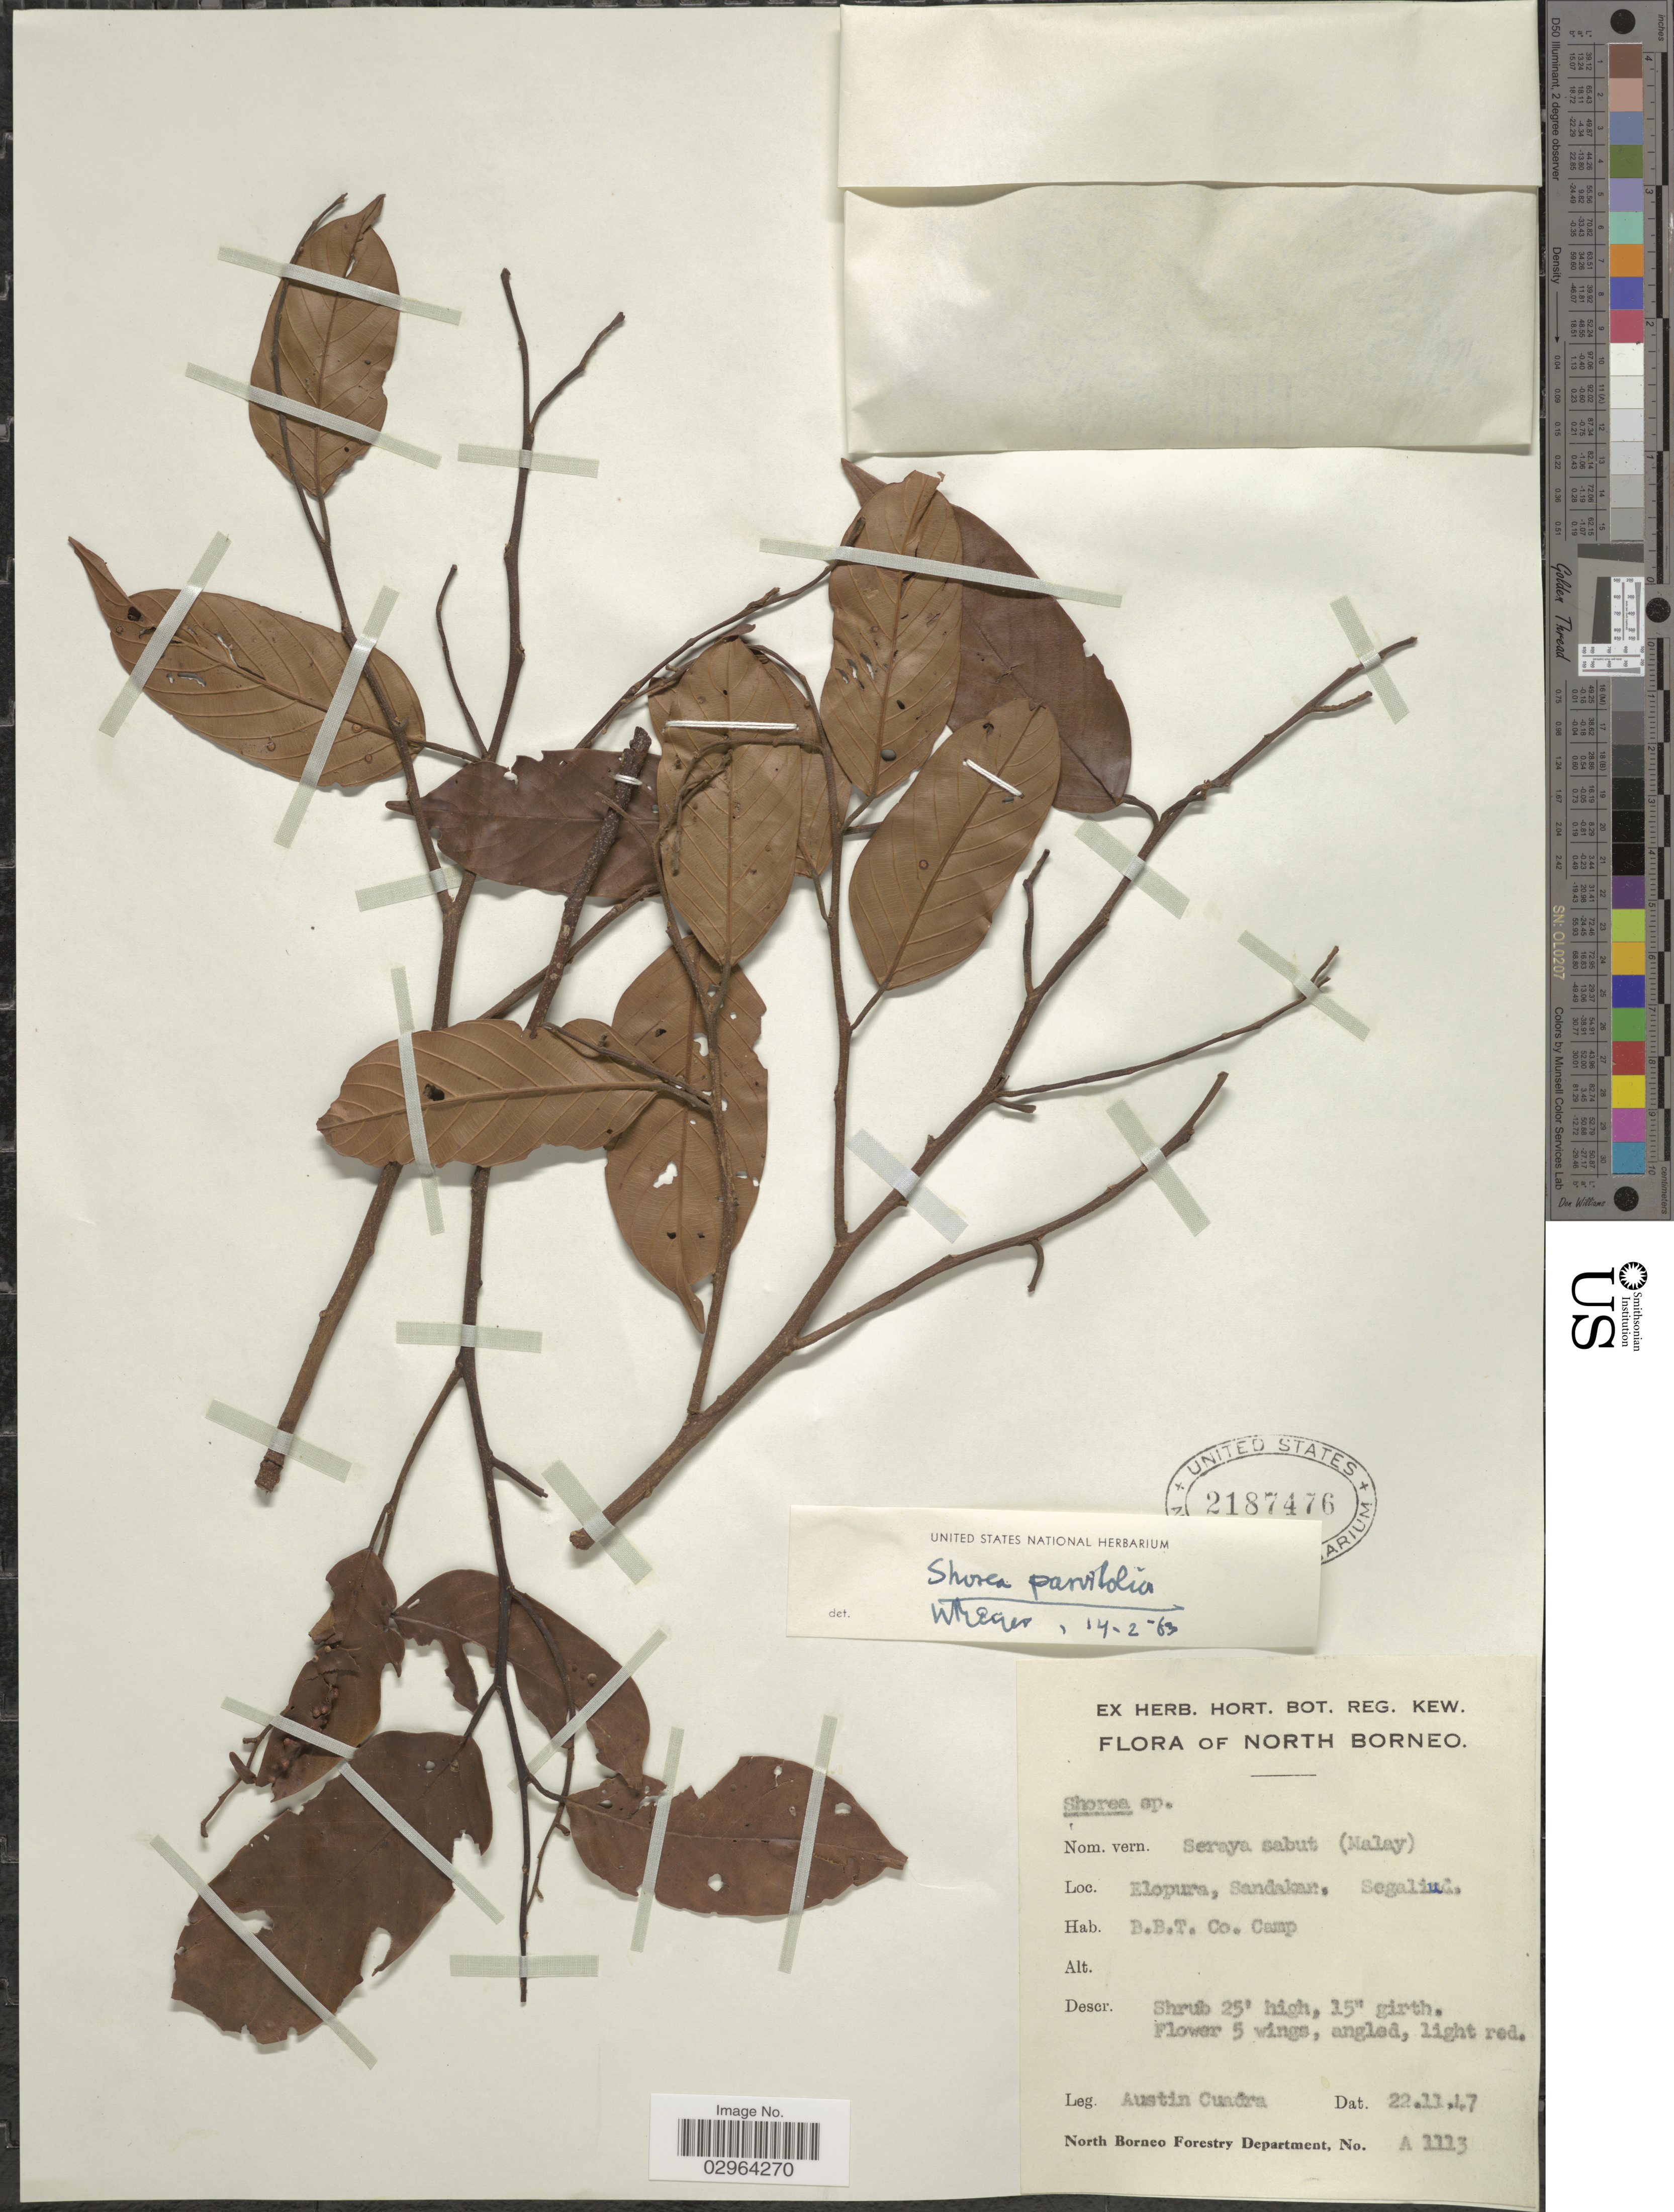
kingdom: Plantae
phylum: Tracheophyta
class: Magnoliopsida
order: Malvales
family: Dipterocarpaceae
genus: Rubroshorea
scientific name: Rubroshorea parvifolia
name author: (Dyer) P.S. Ashton & J. Heck.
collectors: A. Cuadra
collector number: A1113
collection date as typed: Transcribed d/m/y: 22/11/47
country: Malaysia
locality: North Borneo. Elopura, Sandakar. Segaliud. B.B.T. Co. Camp.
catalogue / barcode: US 2187476